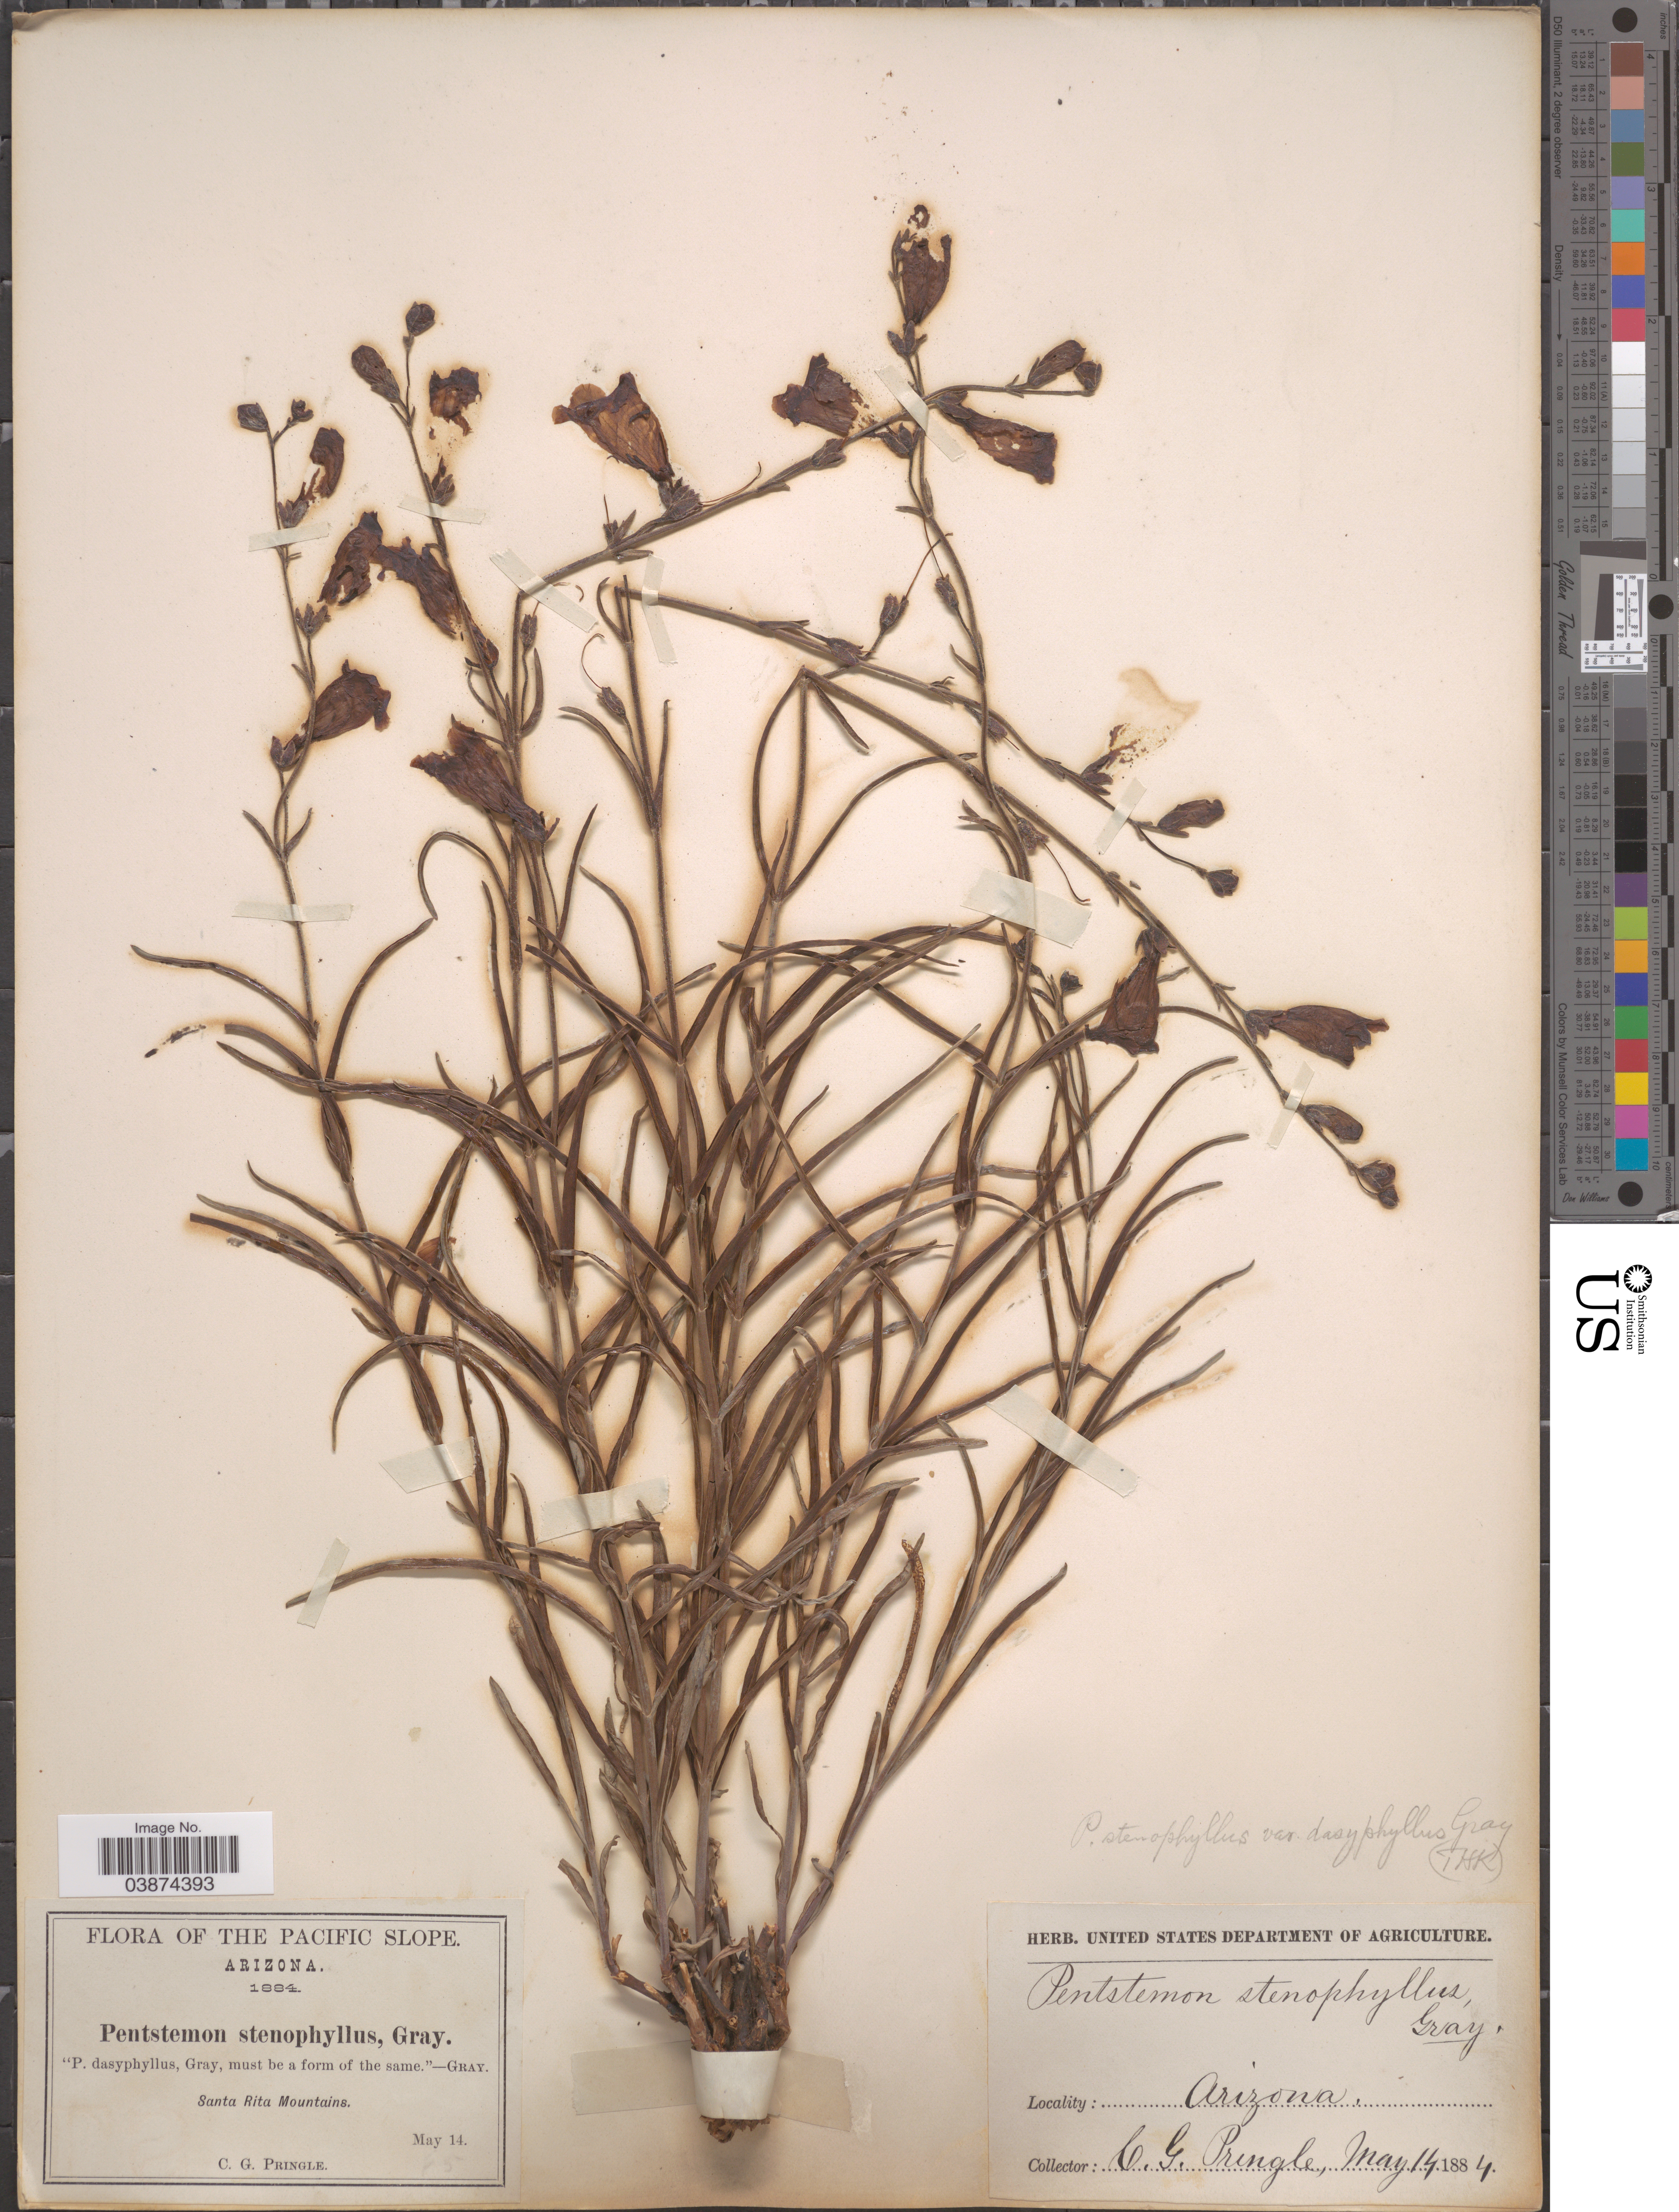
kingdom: Plantae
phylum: Tracheophyta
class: Magnoliopsida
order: Lamiales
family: Plantaginaceae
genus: Penstemon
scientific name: Penstemon dasyphyllus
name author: A. Gray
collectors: C. G. Pringle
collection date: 1884-05-14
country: United States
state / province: Arizona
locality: The Pacific Slope. Santa Rita Mountains.